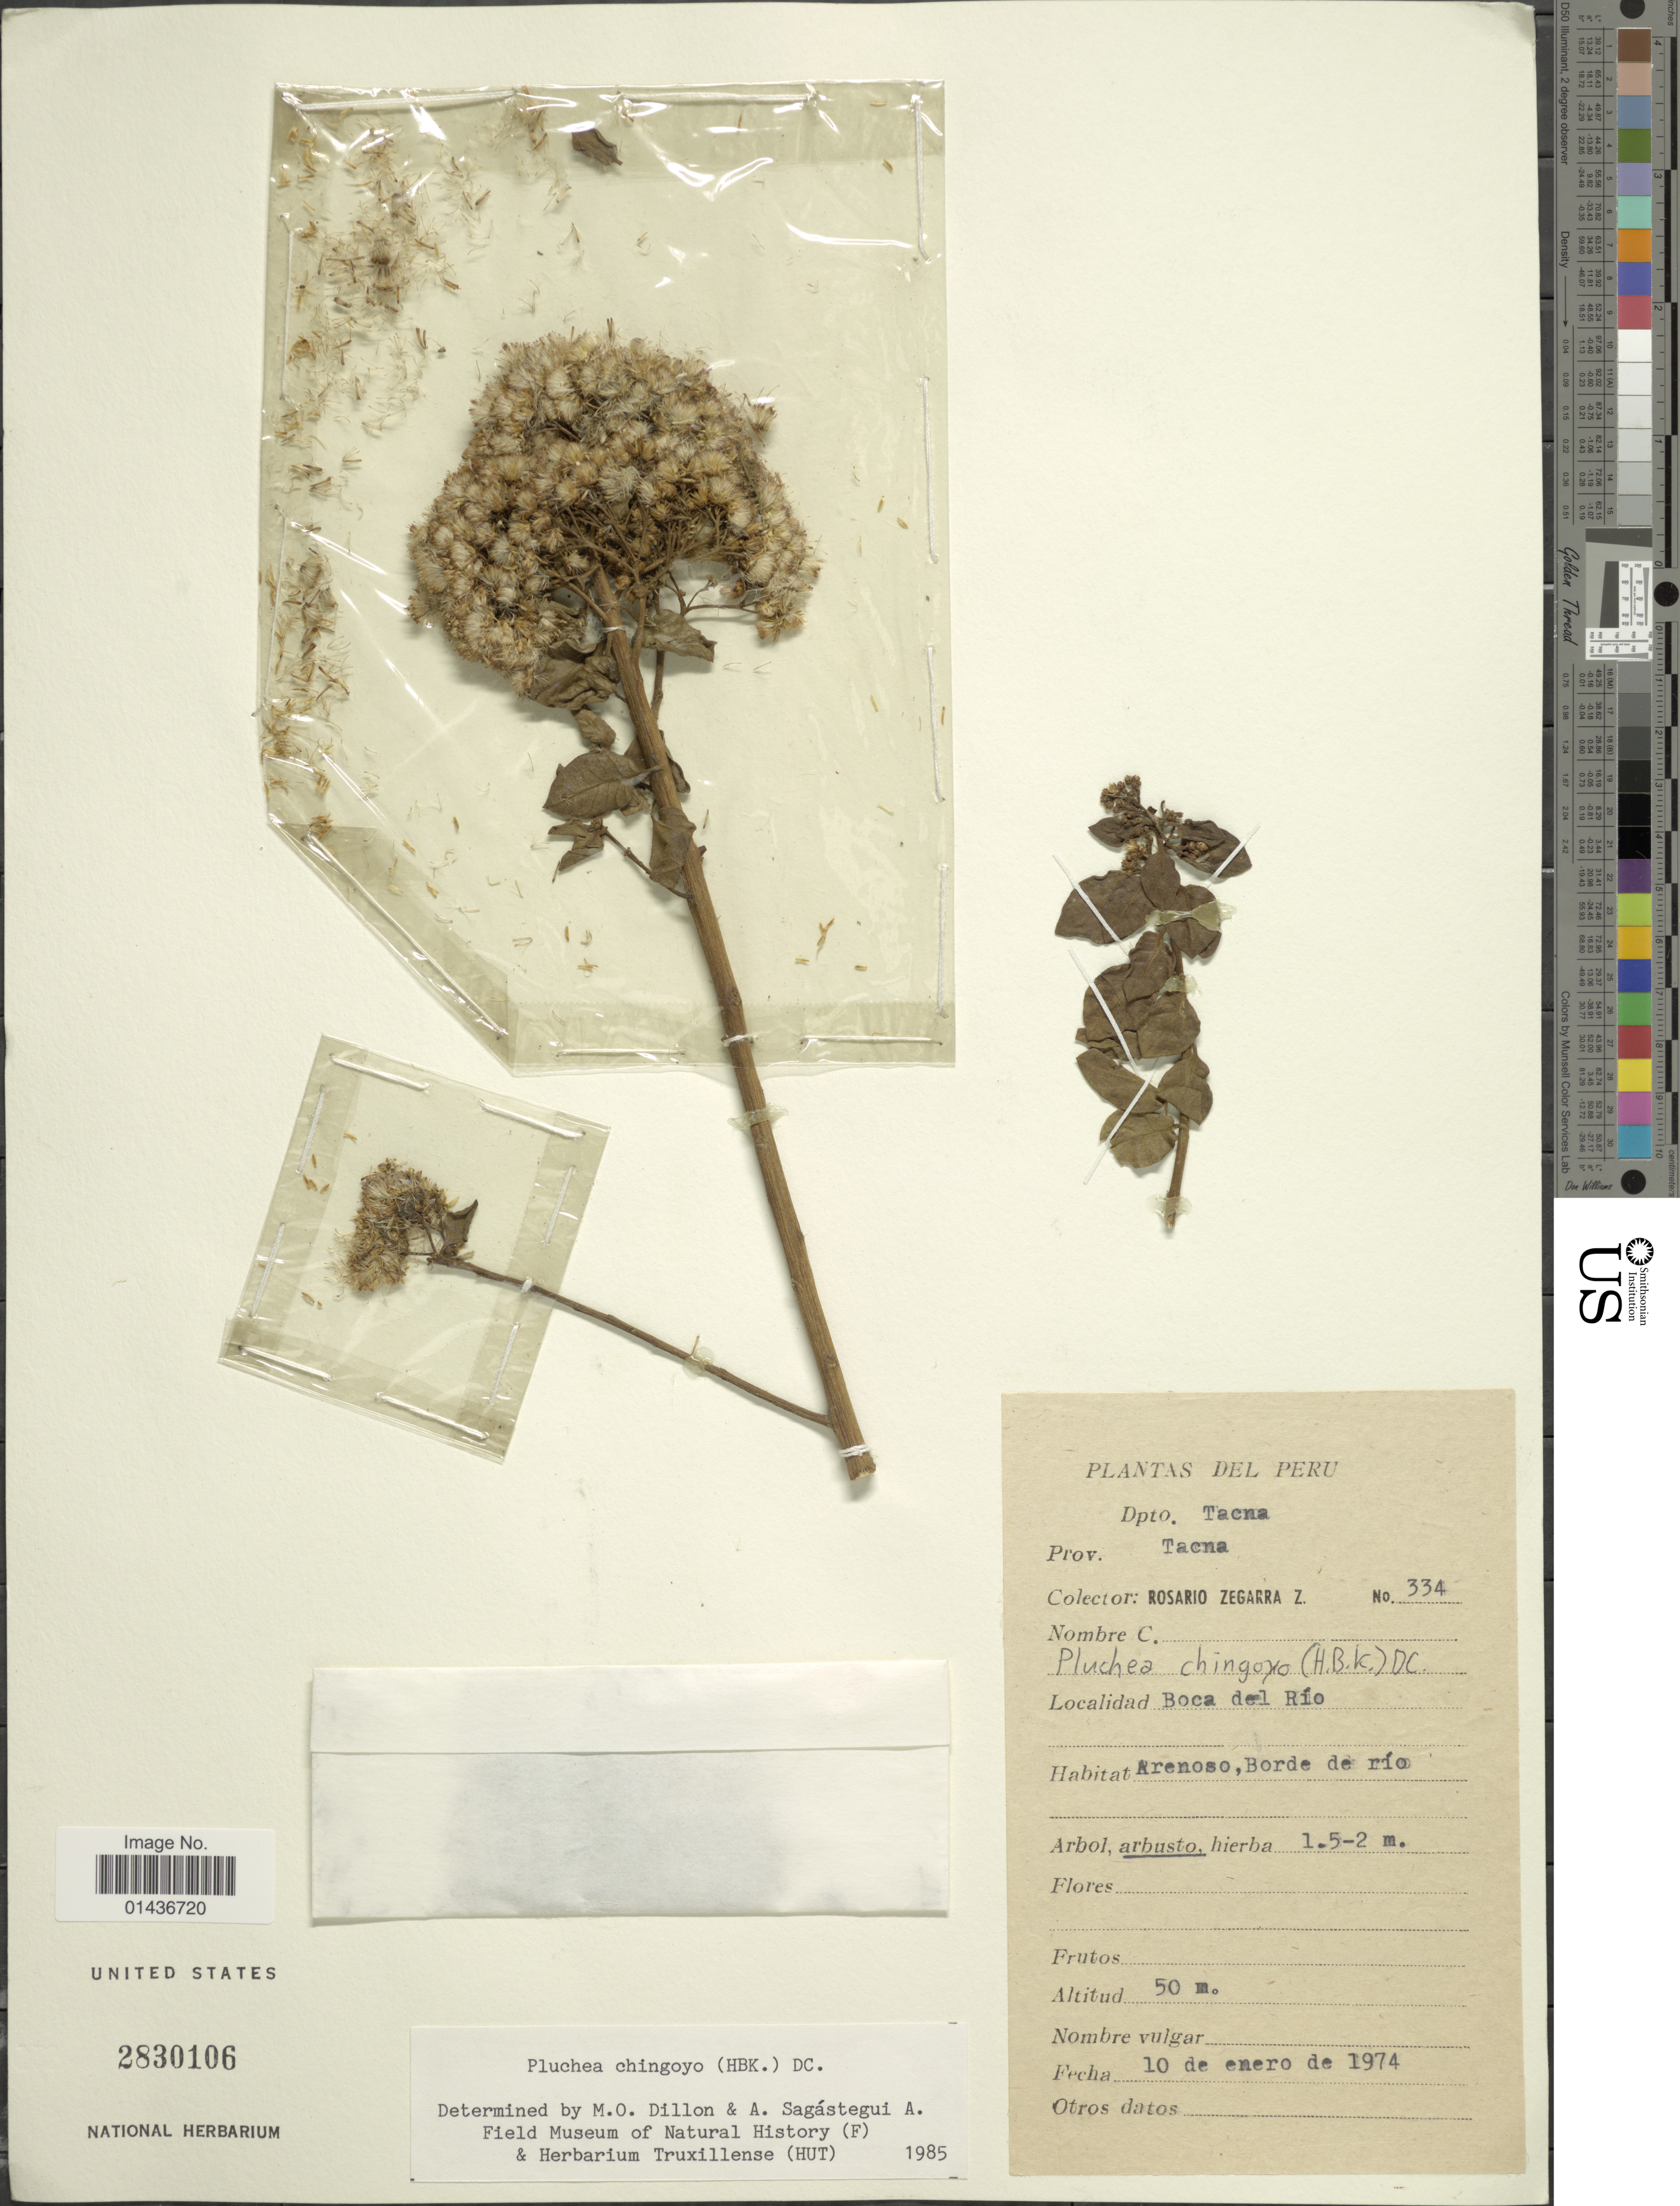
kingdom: Plantae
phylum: Tracheophyta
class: Magnoliopsida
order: Asterales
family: Asteraceae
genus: Pluchea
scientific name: Pluchea chingoyo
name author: DC.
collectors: R. Zegarra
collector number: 334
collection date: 1974-01-10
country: Peru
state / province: Tacna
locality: Dpto. Tacna, Prov. Tacna, Boca del Rio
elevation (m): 50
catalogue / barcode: US 2830106